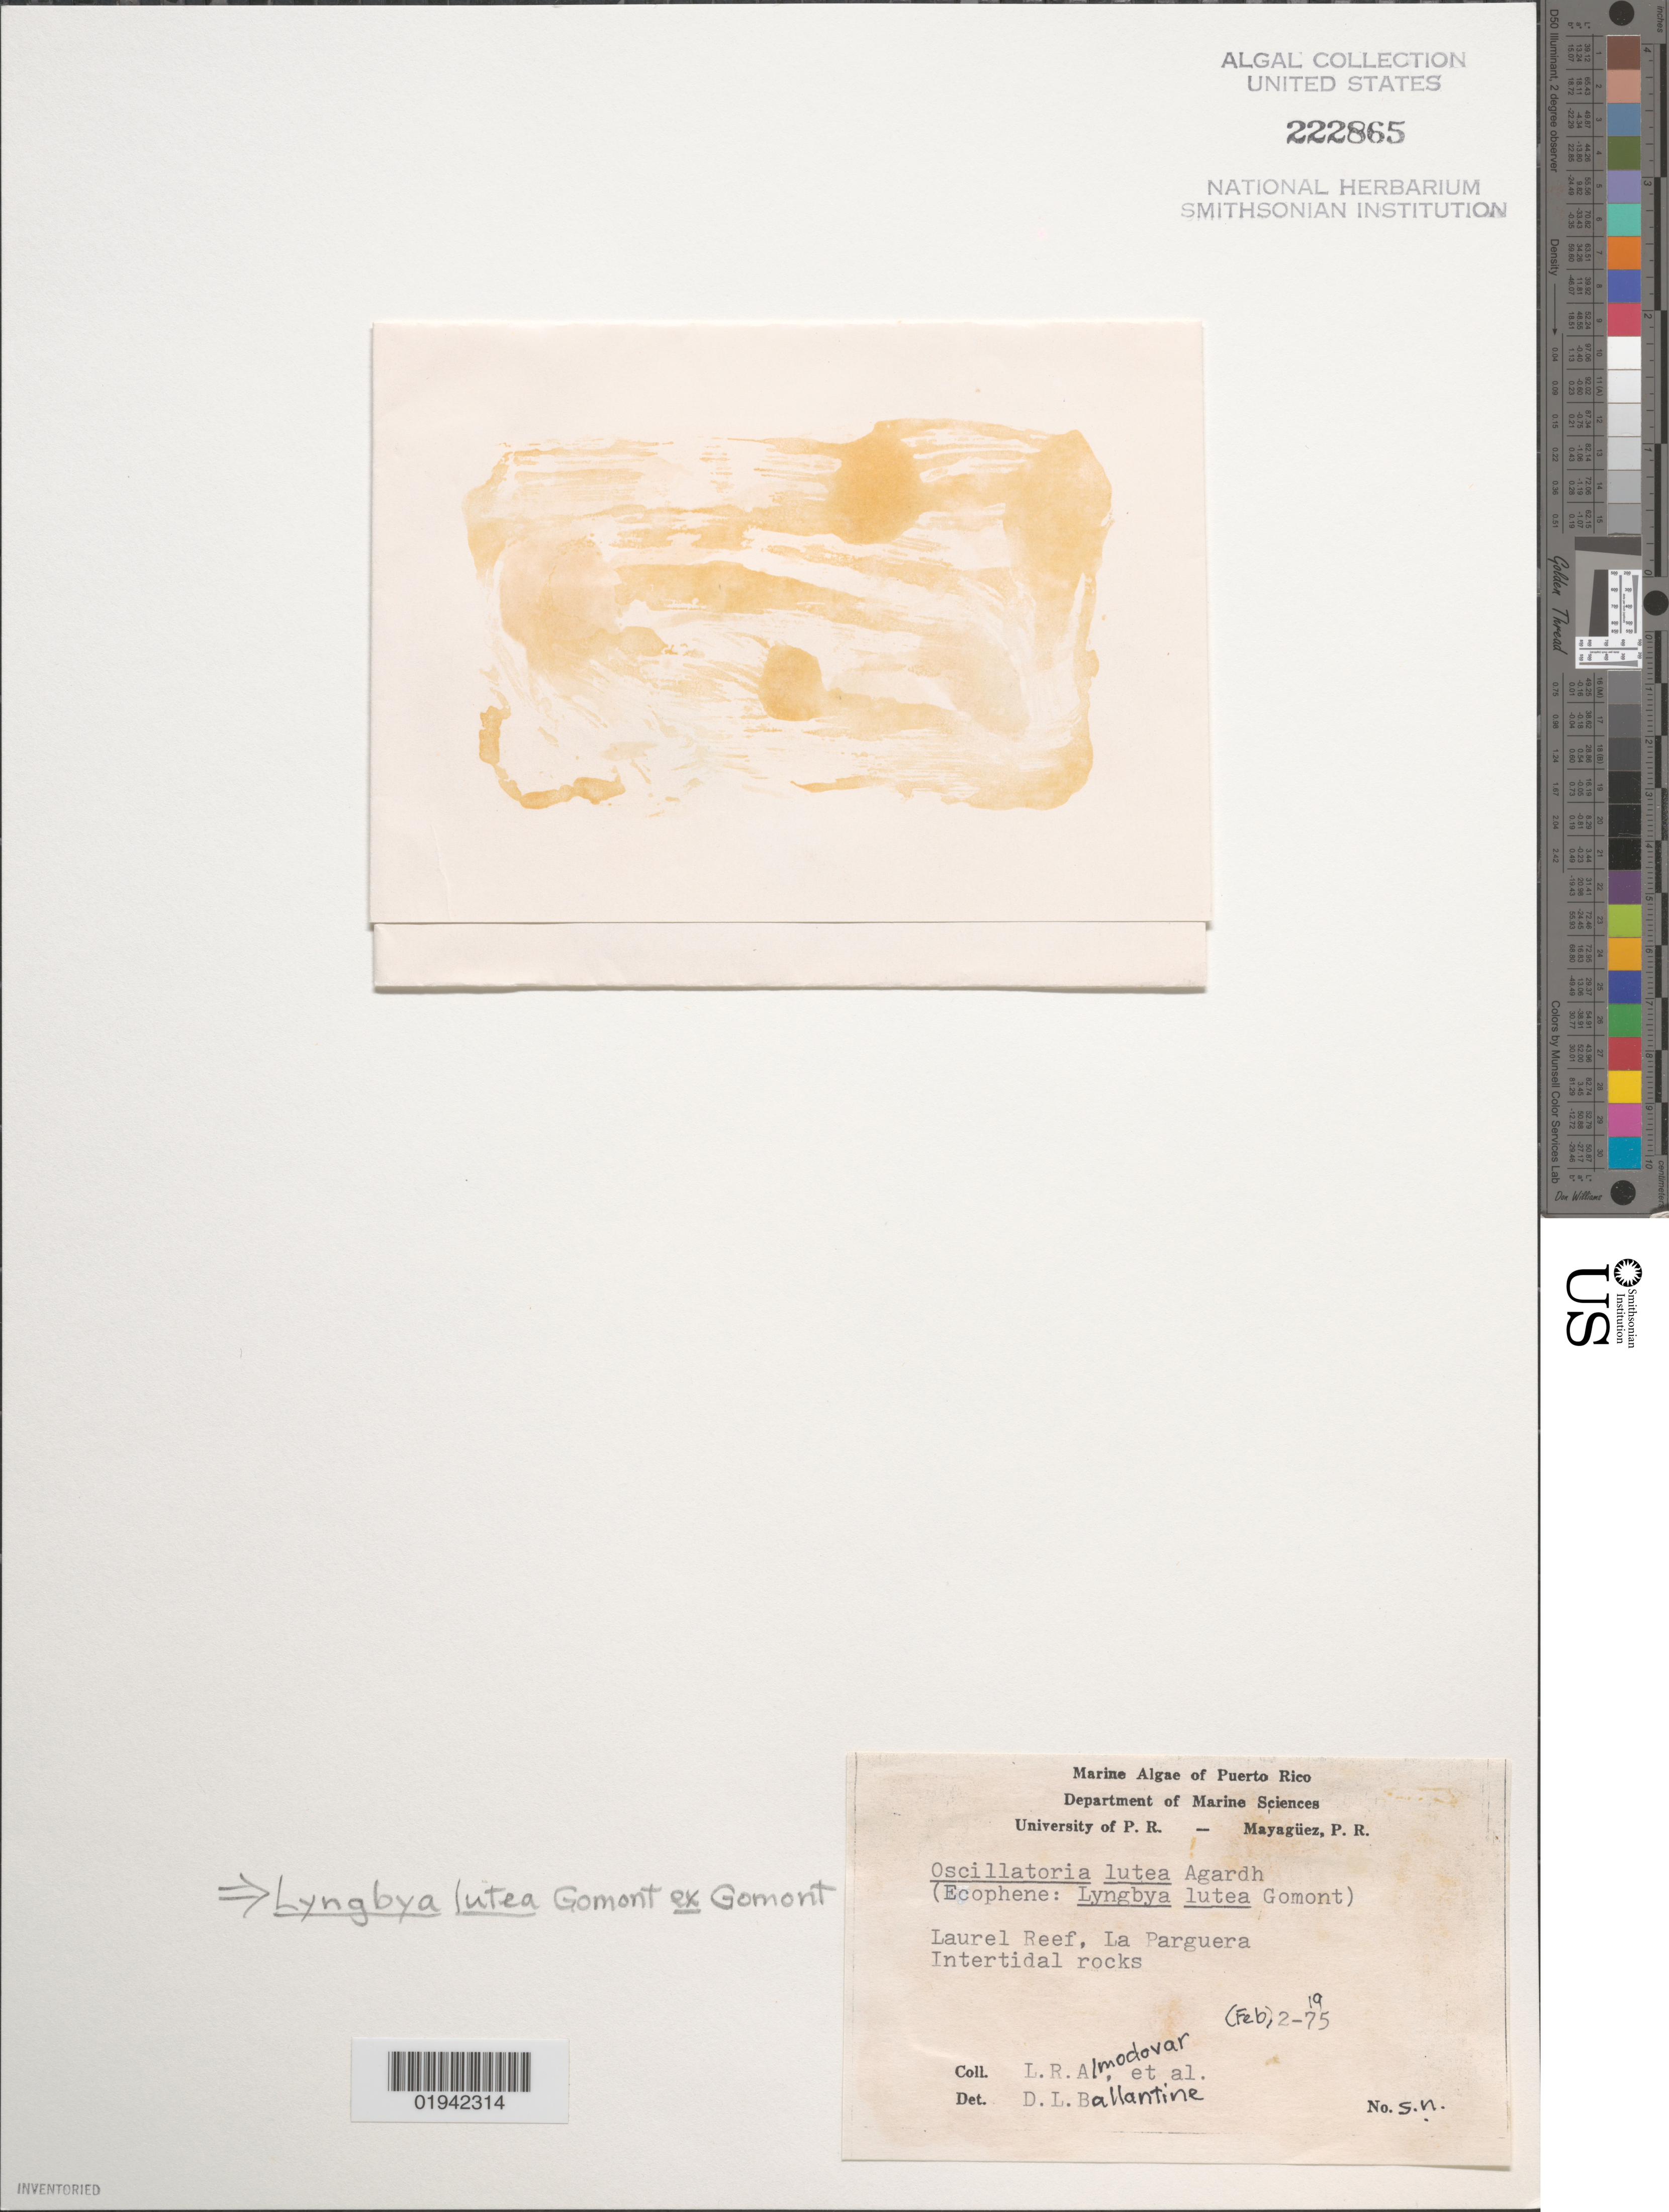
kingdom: Bacteria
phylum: Cyanobacteria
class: Cyanobacteriia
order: Cyanobacteriales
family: Oscillatoriaceae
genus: Oscillatoria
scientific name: Oscillatoria lutea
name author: C. Agardh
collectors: L. Almodovar et al.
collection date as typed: Feb 1975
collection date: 1975-02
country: Puerto Rico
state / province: Lajas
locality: La Parguera, Laurel Reef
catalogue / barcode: US 222865